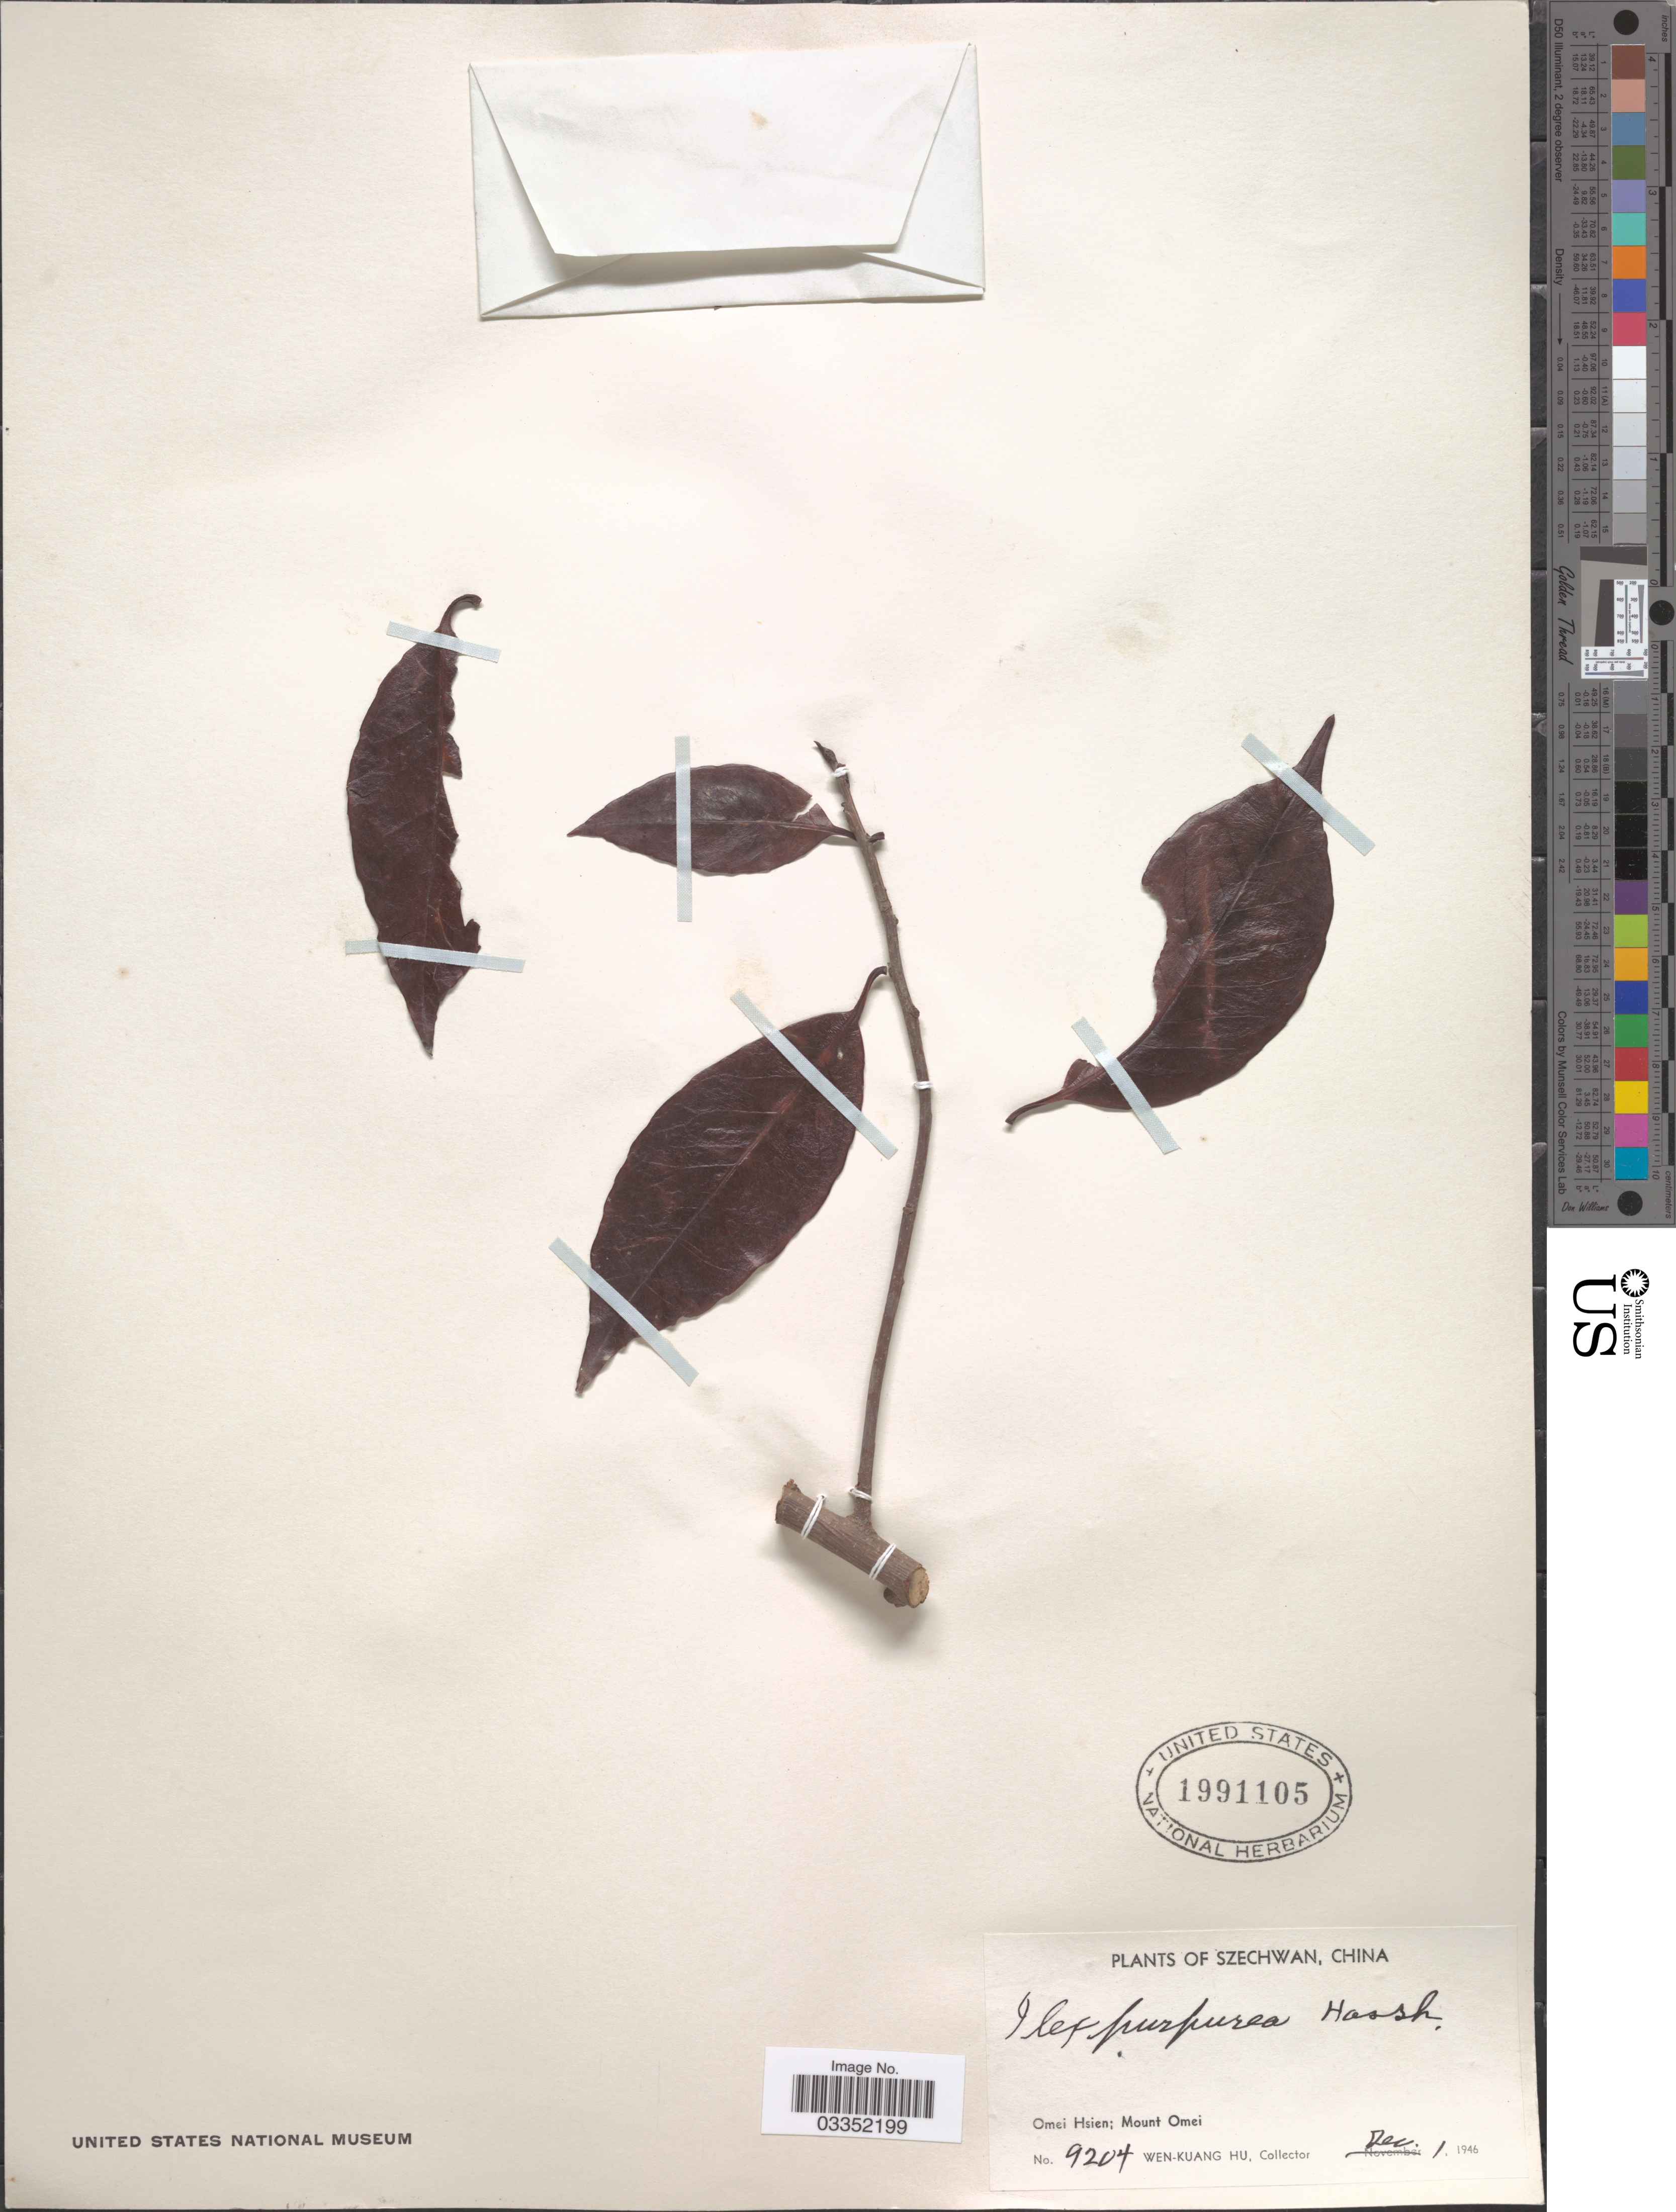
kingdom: Plantae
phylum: Tracheophyta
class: Magnoliopsida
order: Aquifoliales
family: Aquifoliaceae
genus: Ilex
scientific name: Ilex purpurea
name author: Hassk.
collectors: W. K. Hu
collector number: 9204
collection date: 1946-12-01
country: China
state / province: Sichuan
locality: Szechwan, Omei Hsien: Mount Omei.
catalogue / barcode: US 1991105